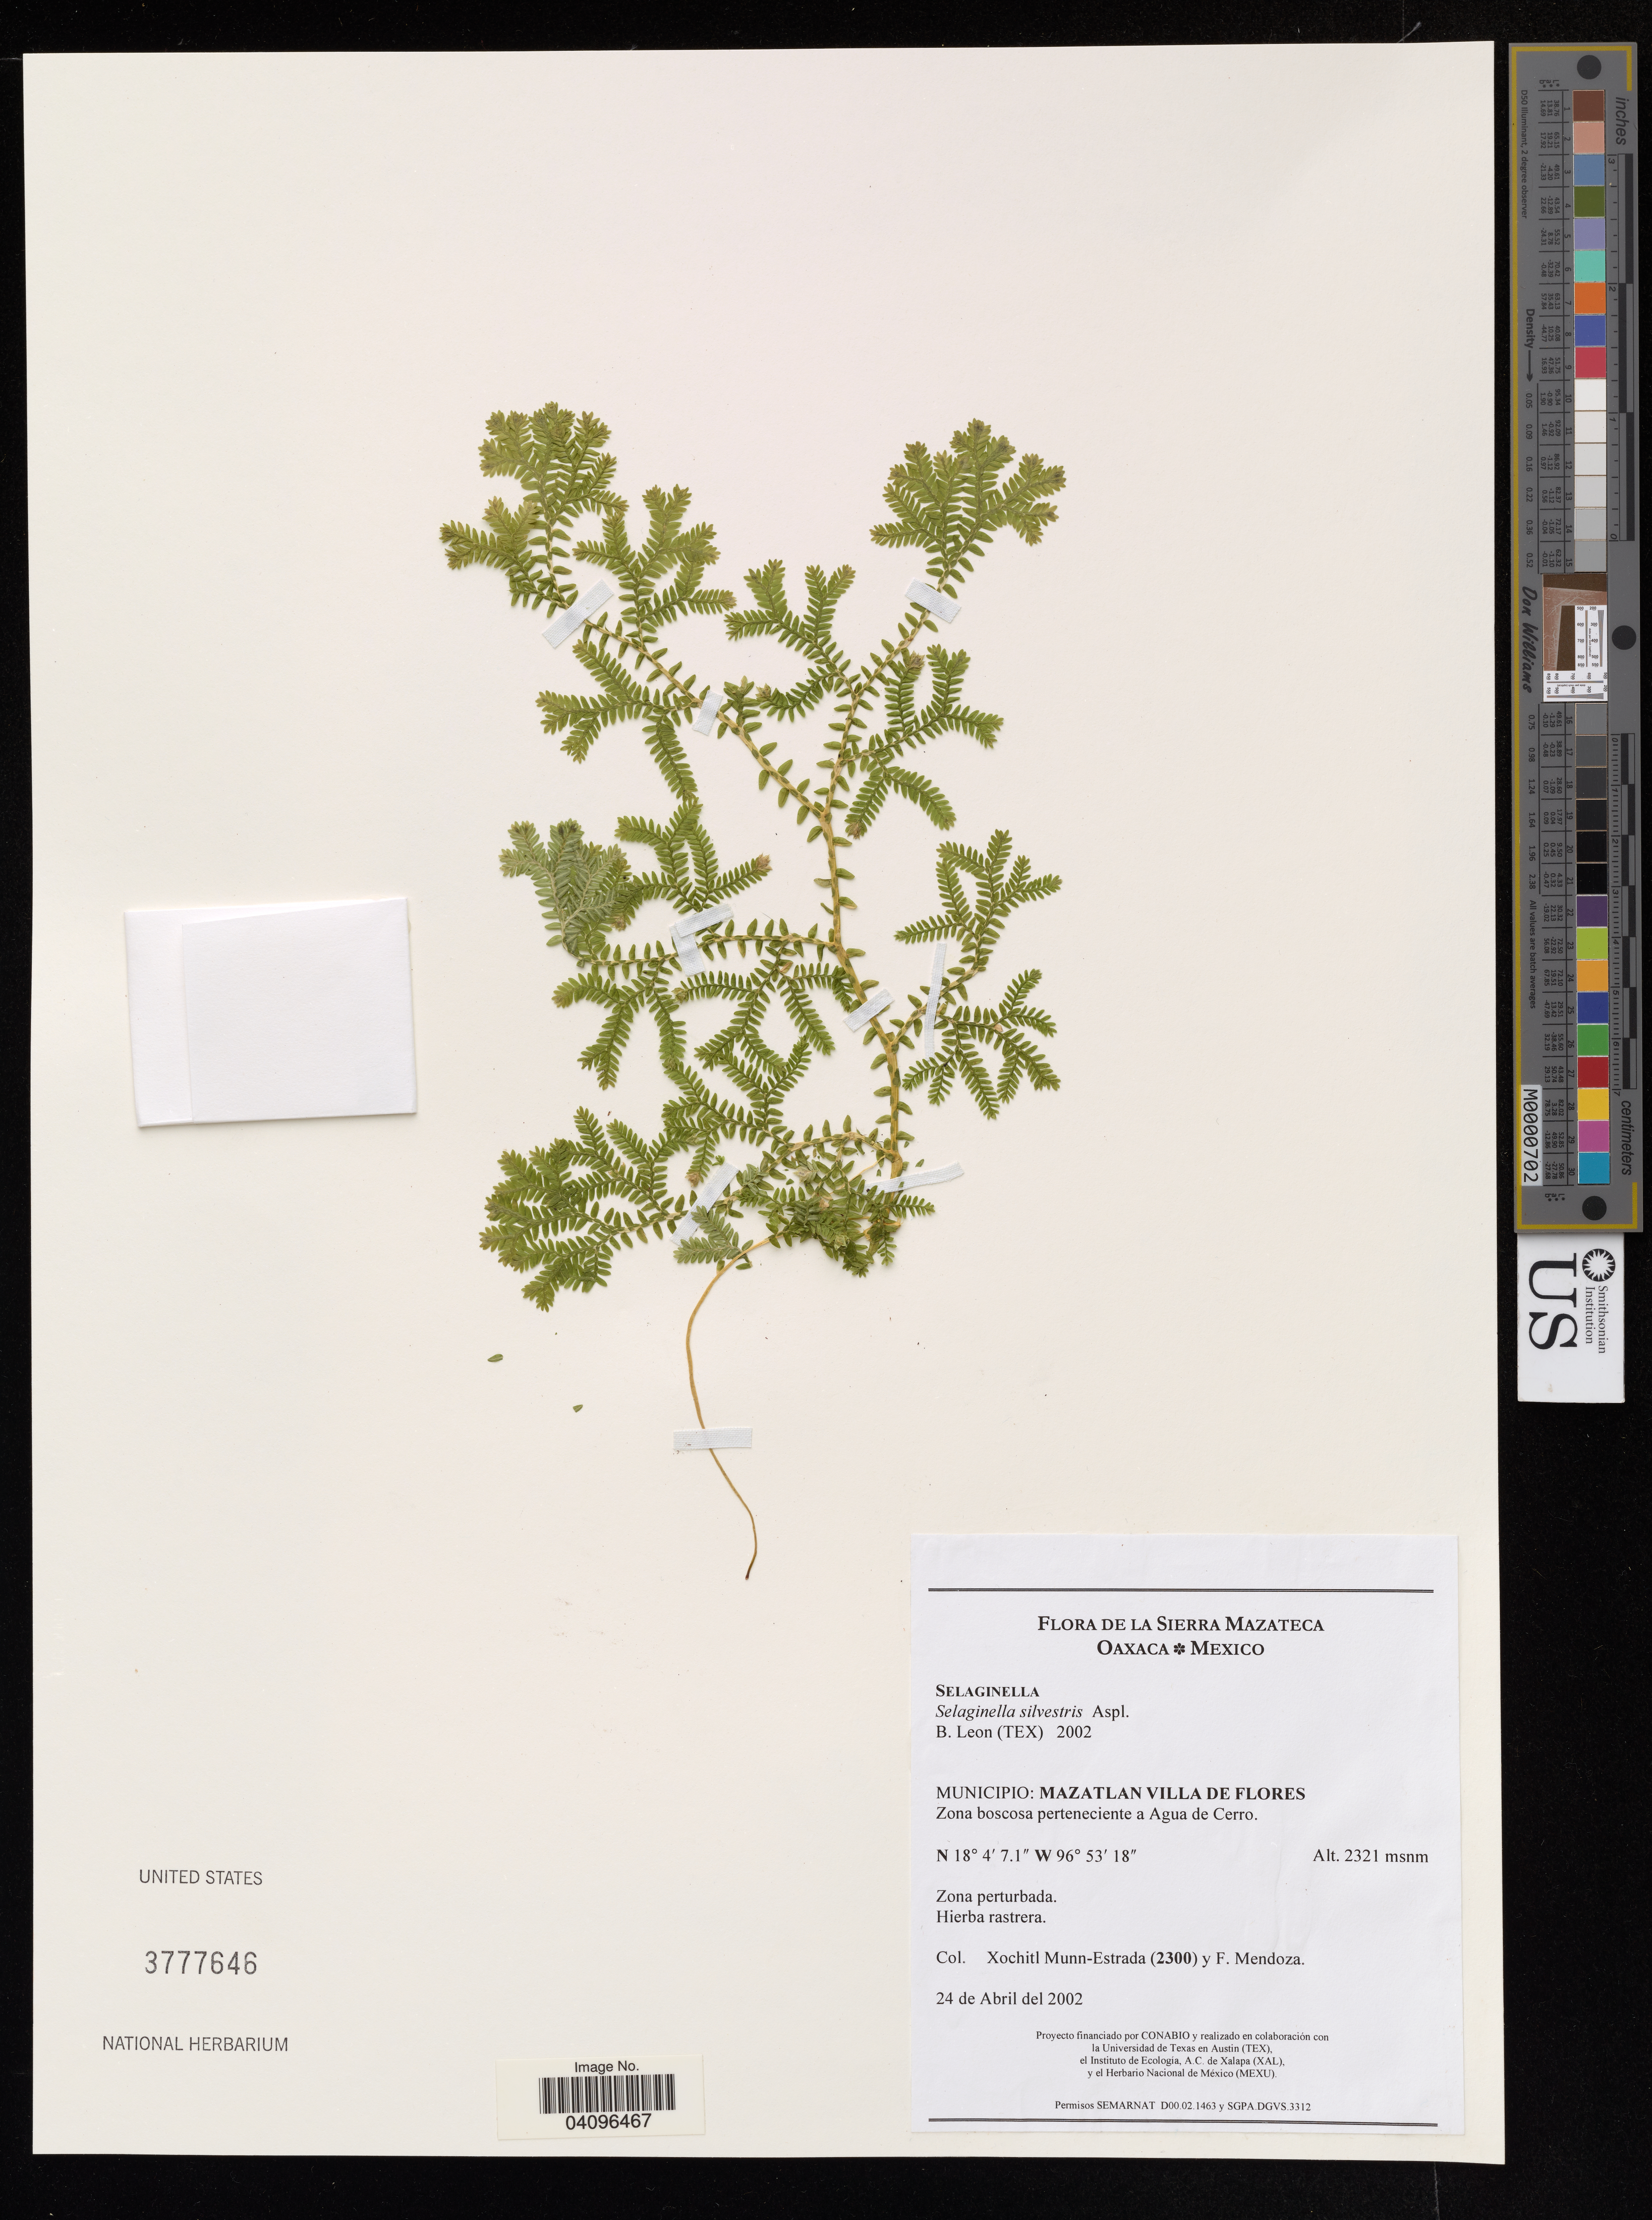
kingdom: Plantae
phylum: Tracheophyta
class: Lycopodiopsida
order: Selaginellales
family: Selaginellaceae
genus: Selaginella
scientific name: Selaginella silvestris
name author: Aspl.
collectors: X. Munn-Estrada & F. Mendoza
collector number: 2300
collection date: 2002-04-24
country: Mexico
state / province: Oaxaca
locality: Sierra Mazateca, Municipio: Mazatlan villa de Flores, Zona boscosa perteneciente a Agua de Cerro.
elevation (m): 2321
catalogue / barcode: US 3777646